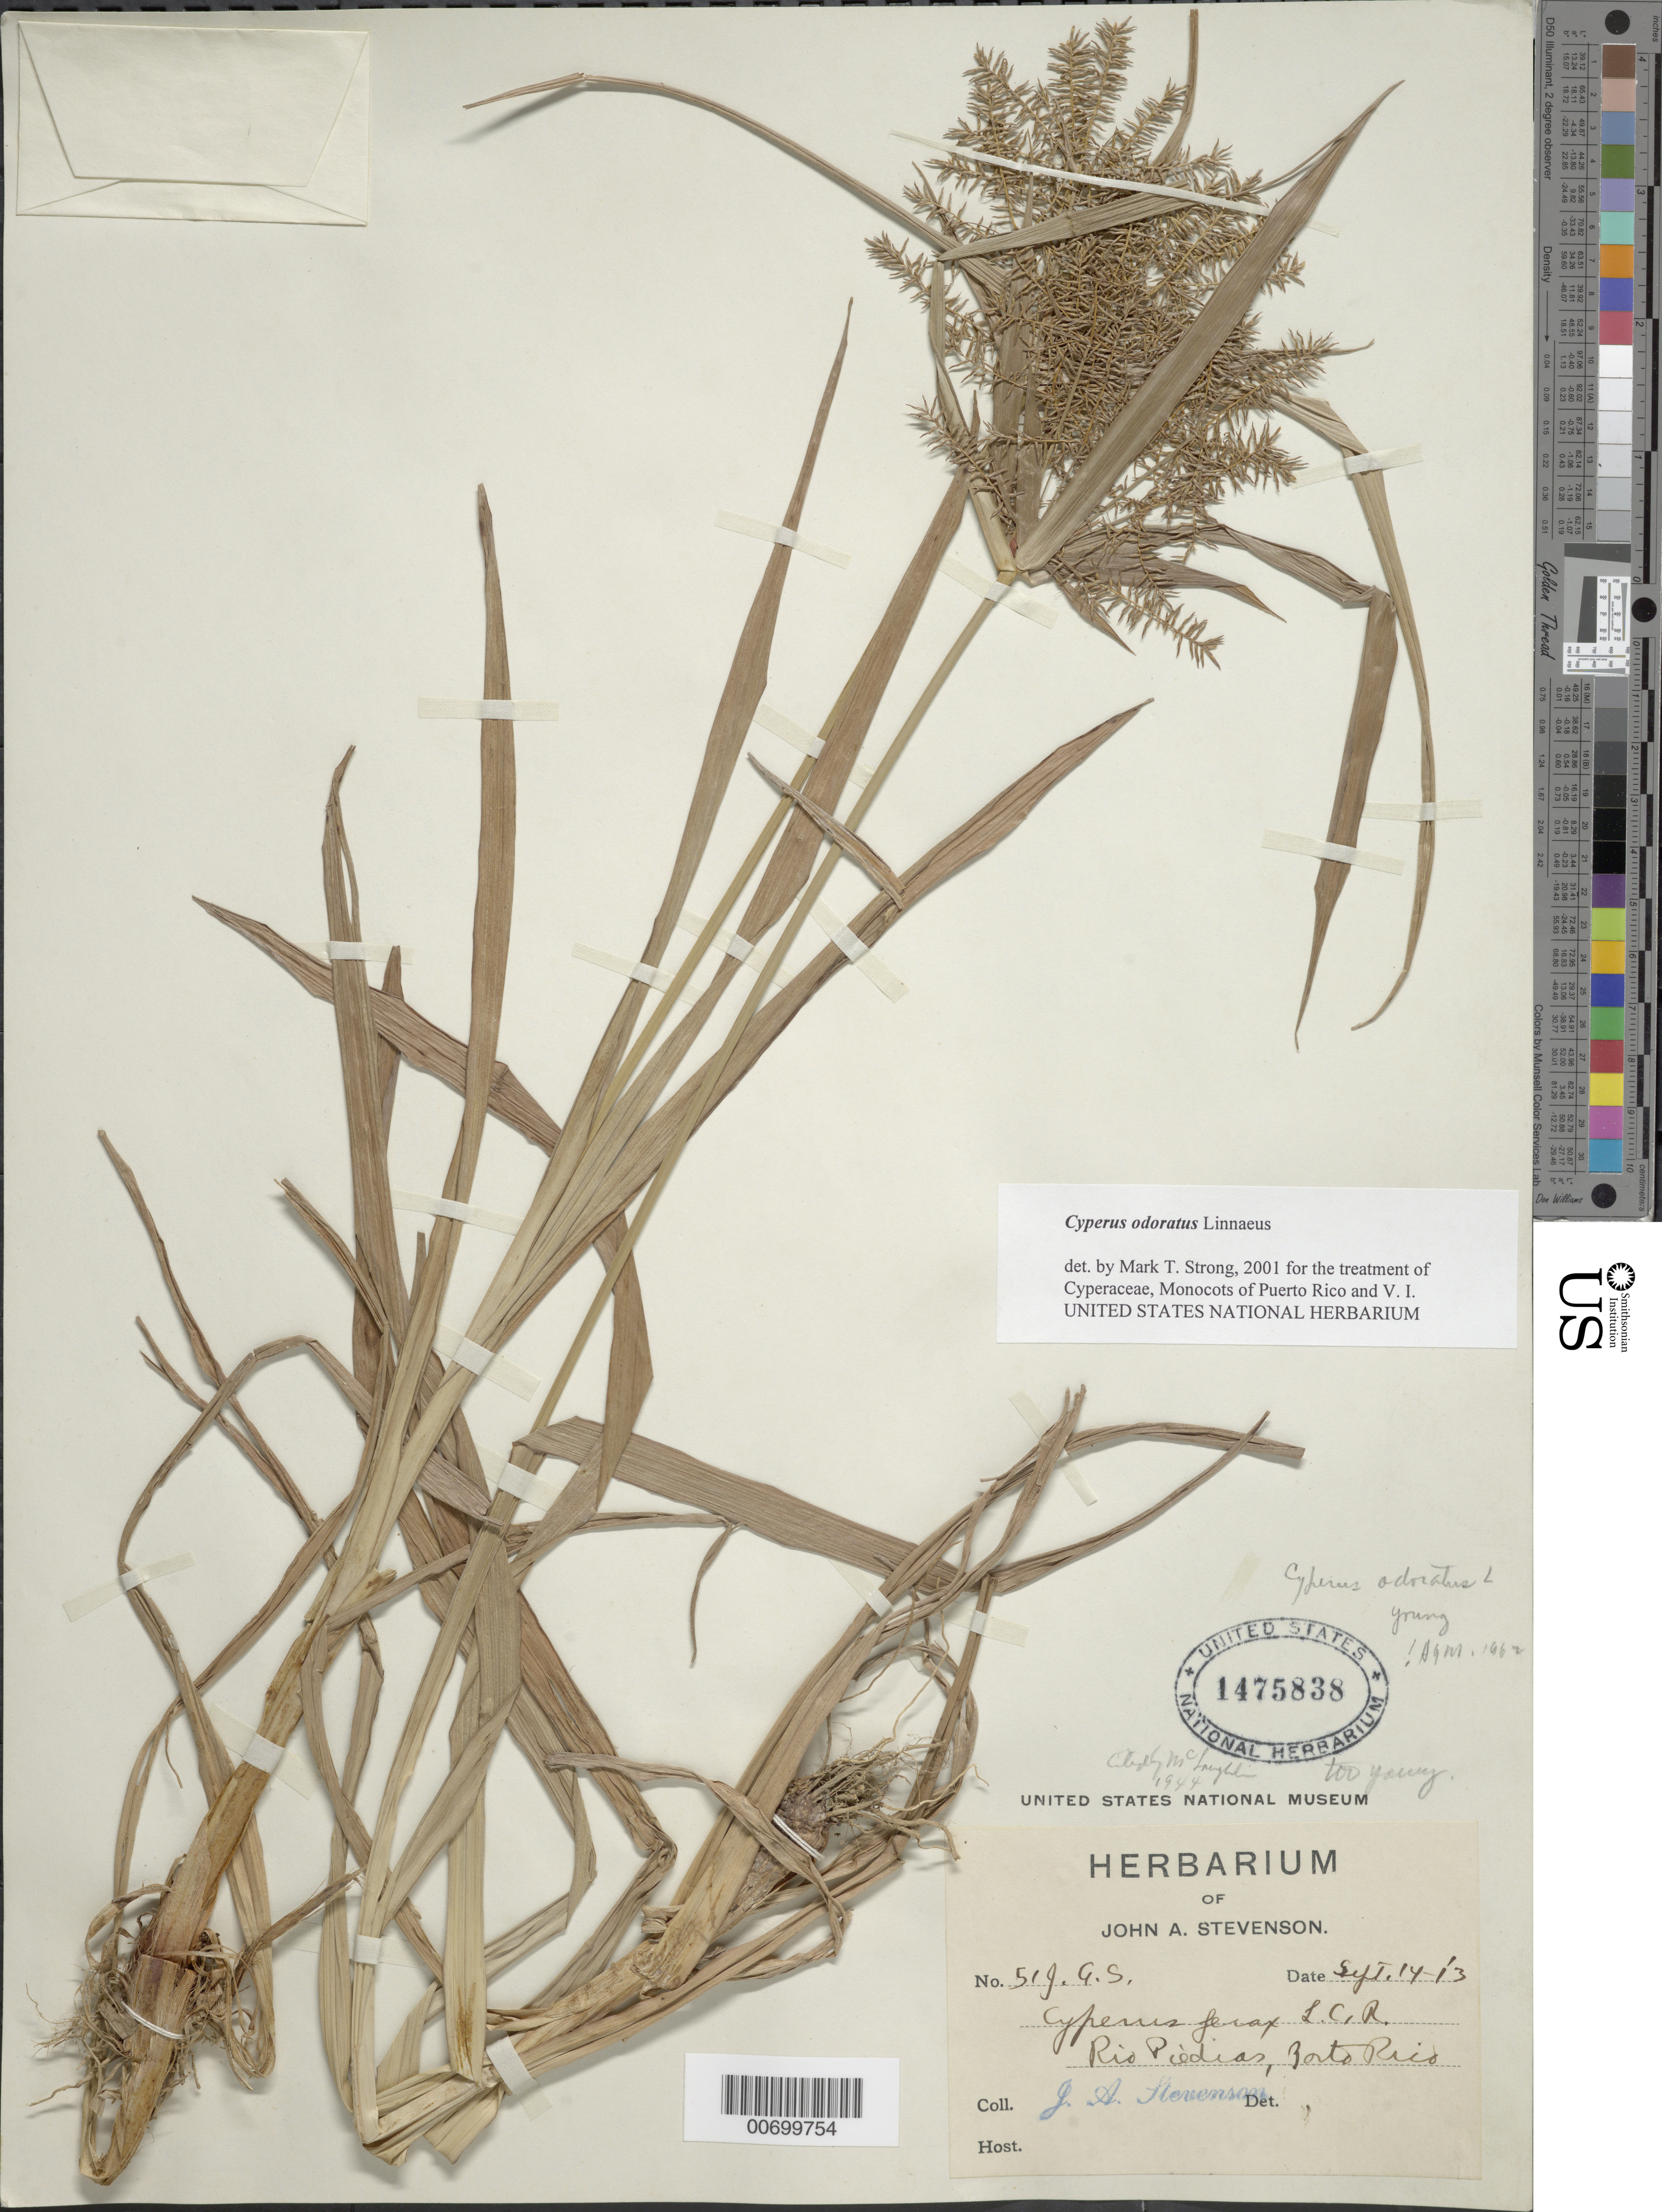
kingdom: Plantae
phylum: Tracheophyta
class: Liliopsida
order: Poales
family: Cyperaceae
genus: Cyperus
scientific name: Cyperus odoratus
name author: L.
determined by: Strong, M. T., (US), Smithsonian Institution - National Museum of Natural History (UNITED STATES)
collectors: J. Stevenson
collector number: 51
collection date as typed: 14 Sep 1913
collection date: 1913-09-14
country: Puerto Rico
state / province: San Juan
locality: Rio Piedras.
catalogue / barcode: US 1475838